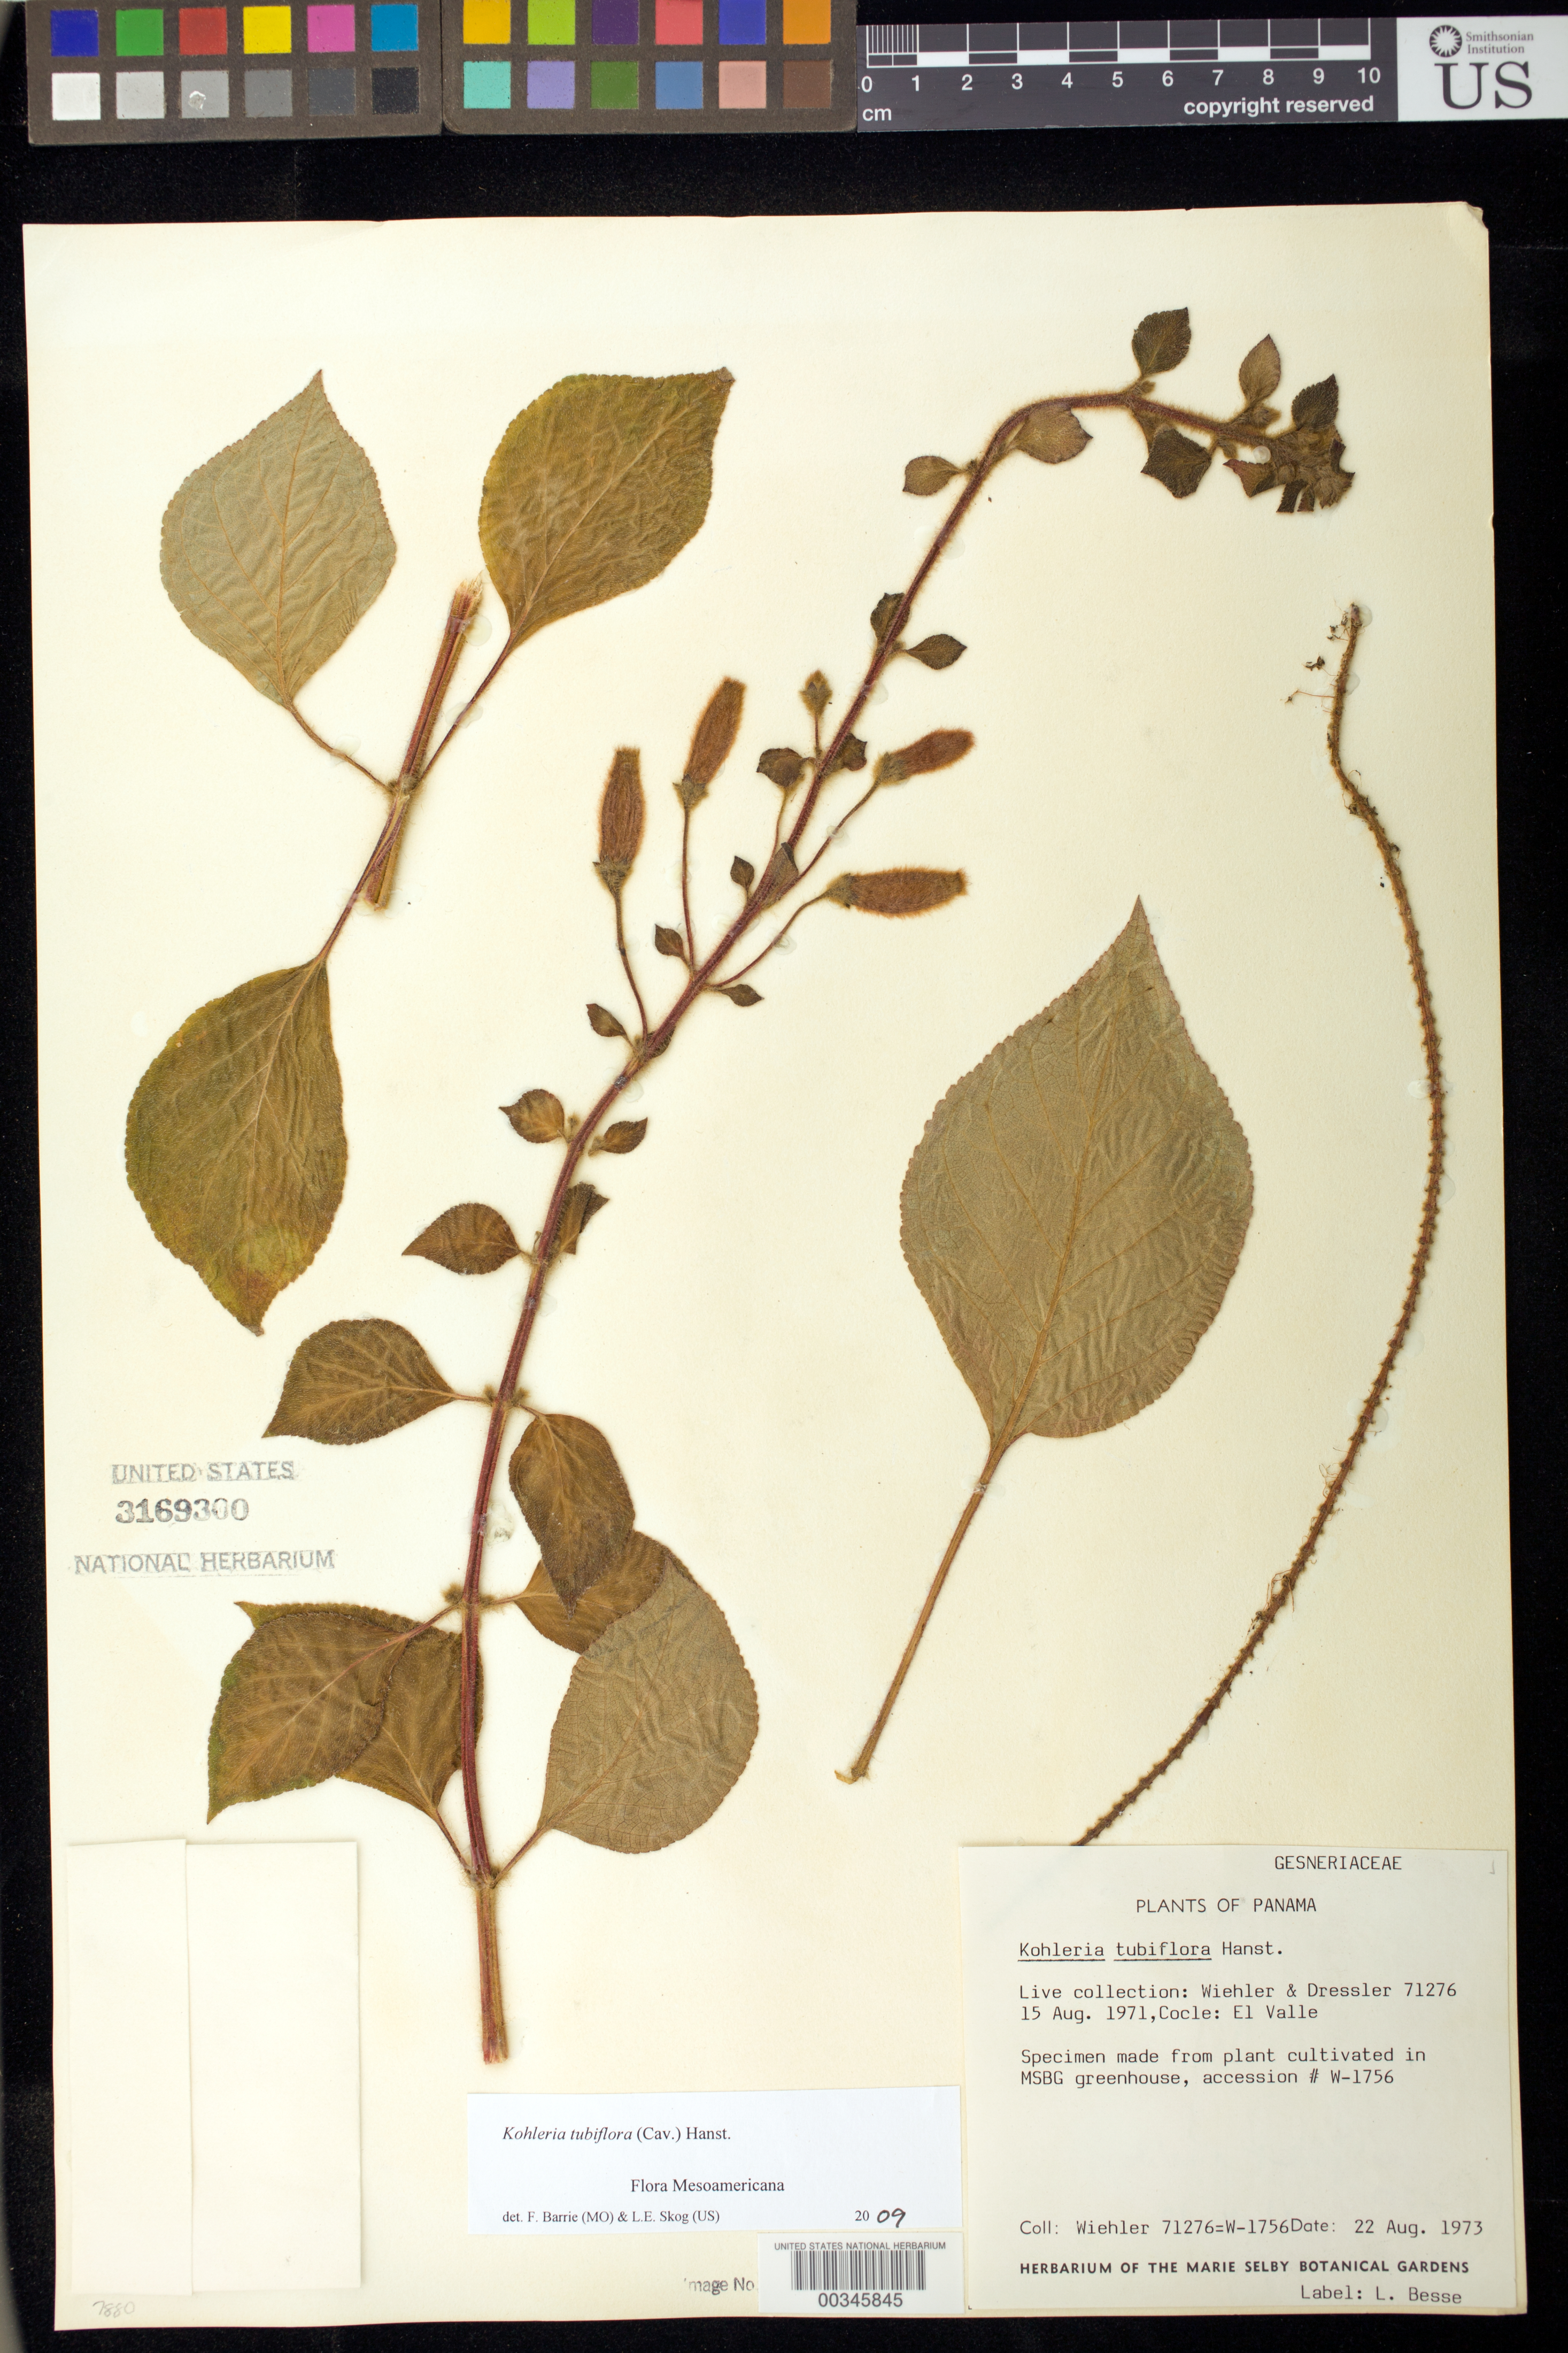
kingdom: Plantae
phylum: Tracheophyta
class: Magnoliopsida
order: Lamiales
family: Gesneriaceae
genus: Kohleria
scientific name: Kohleria tubiflora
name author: (Cav.) Hanst.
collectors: H. J. Wiehler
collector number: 71276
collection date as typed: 22 Aug 1973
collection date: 1973-08-22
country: Panama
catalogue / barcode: US 3169300